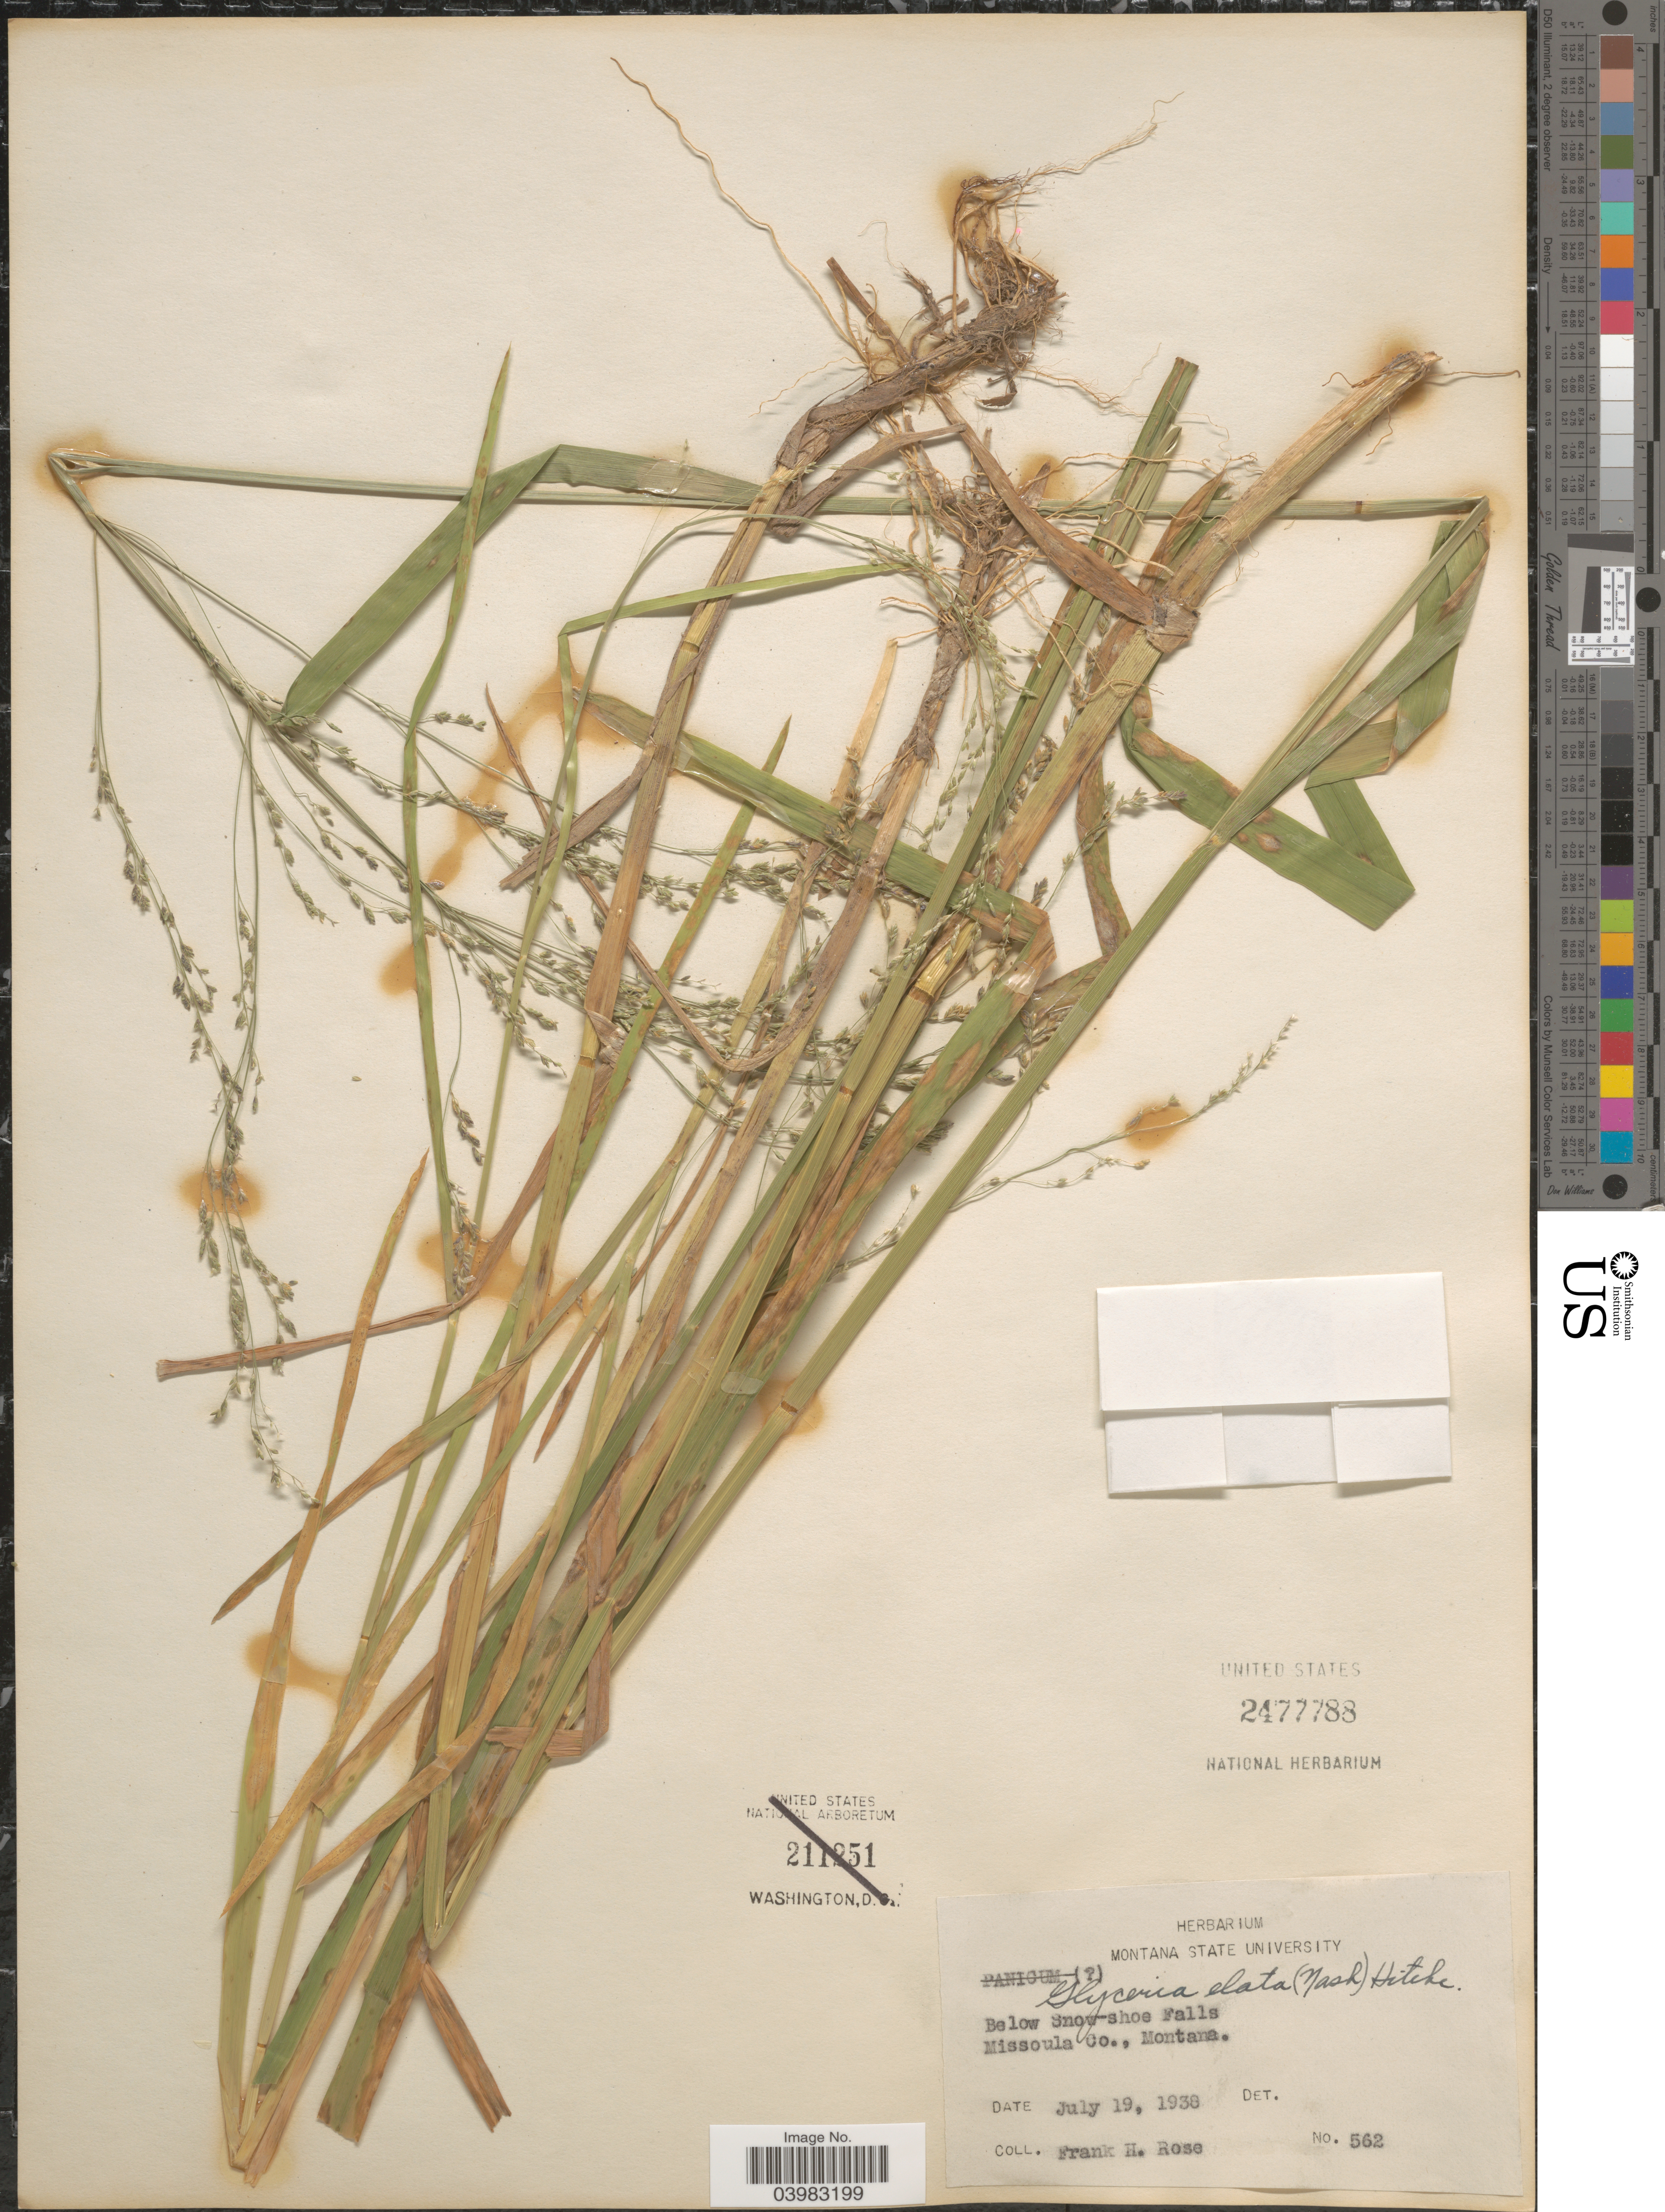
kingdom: Plantae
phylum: Tracheophyta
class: Liliopsida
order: Poales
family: Poaceae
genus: Glyceria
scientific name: Glyceria elata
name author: (Nash) M.E. Jones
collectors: F. H. Rose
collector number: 562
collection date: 1938-07-19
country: United States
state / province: Montana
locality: Below Snow-shoe Falls. Missoula Co.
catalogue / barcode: US 2477788